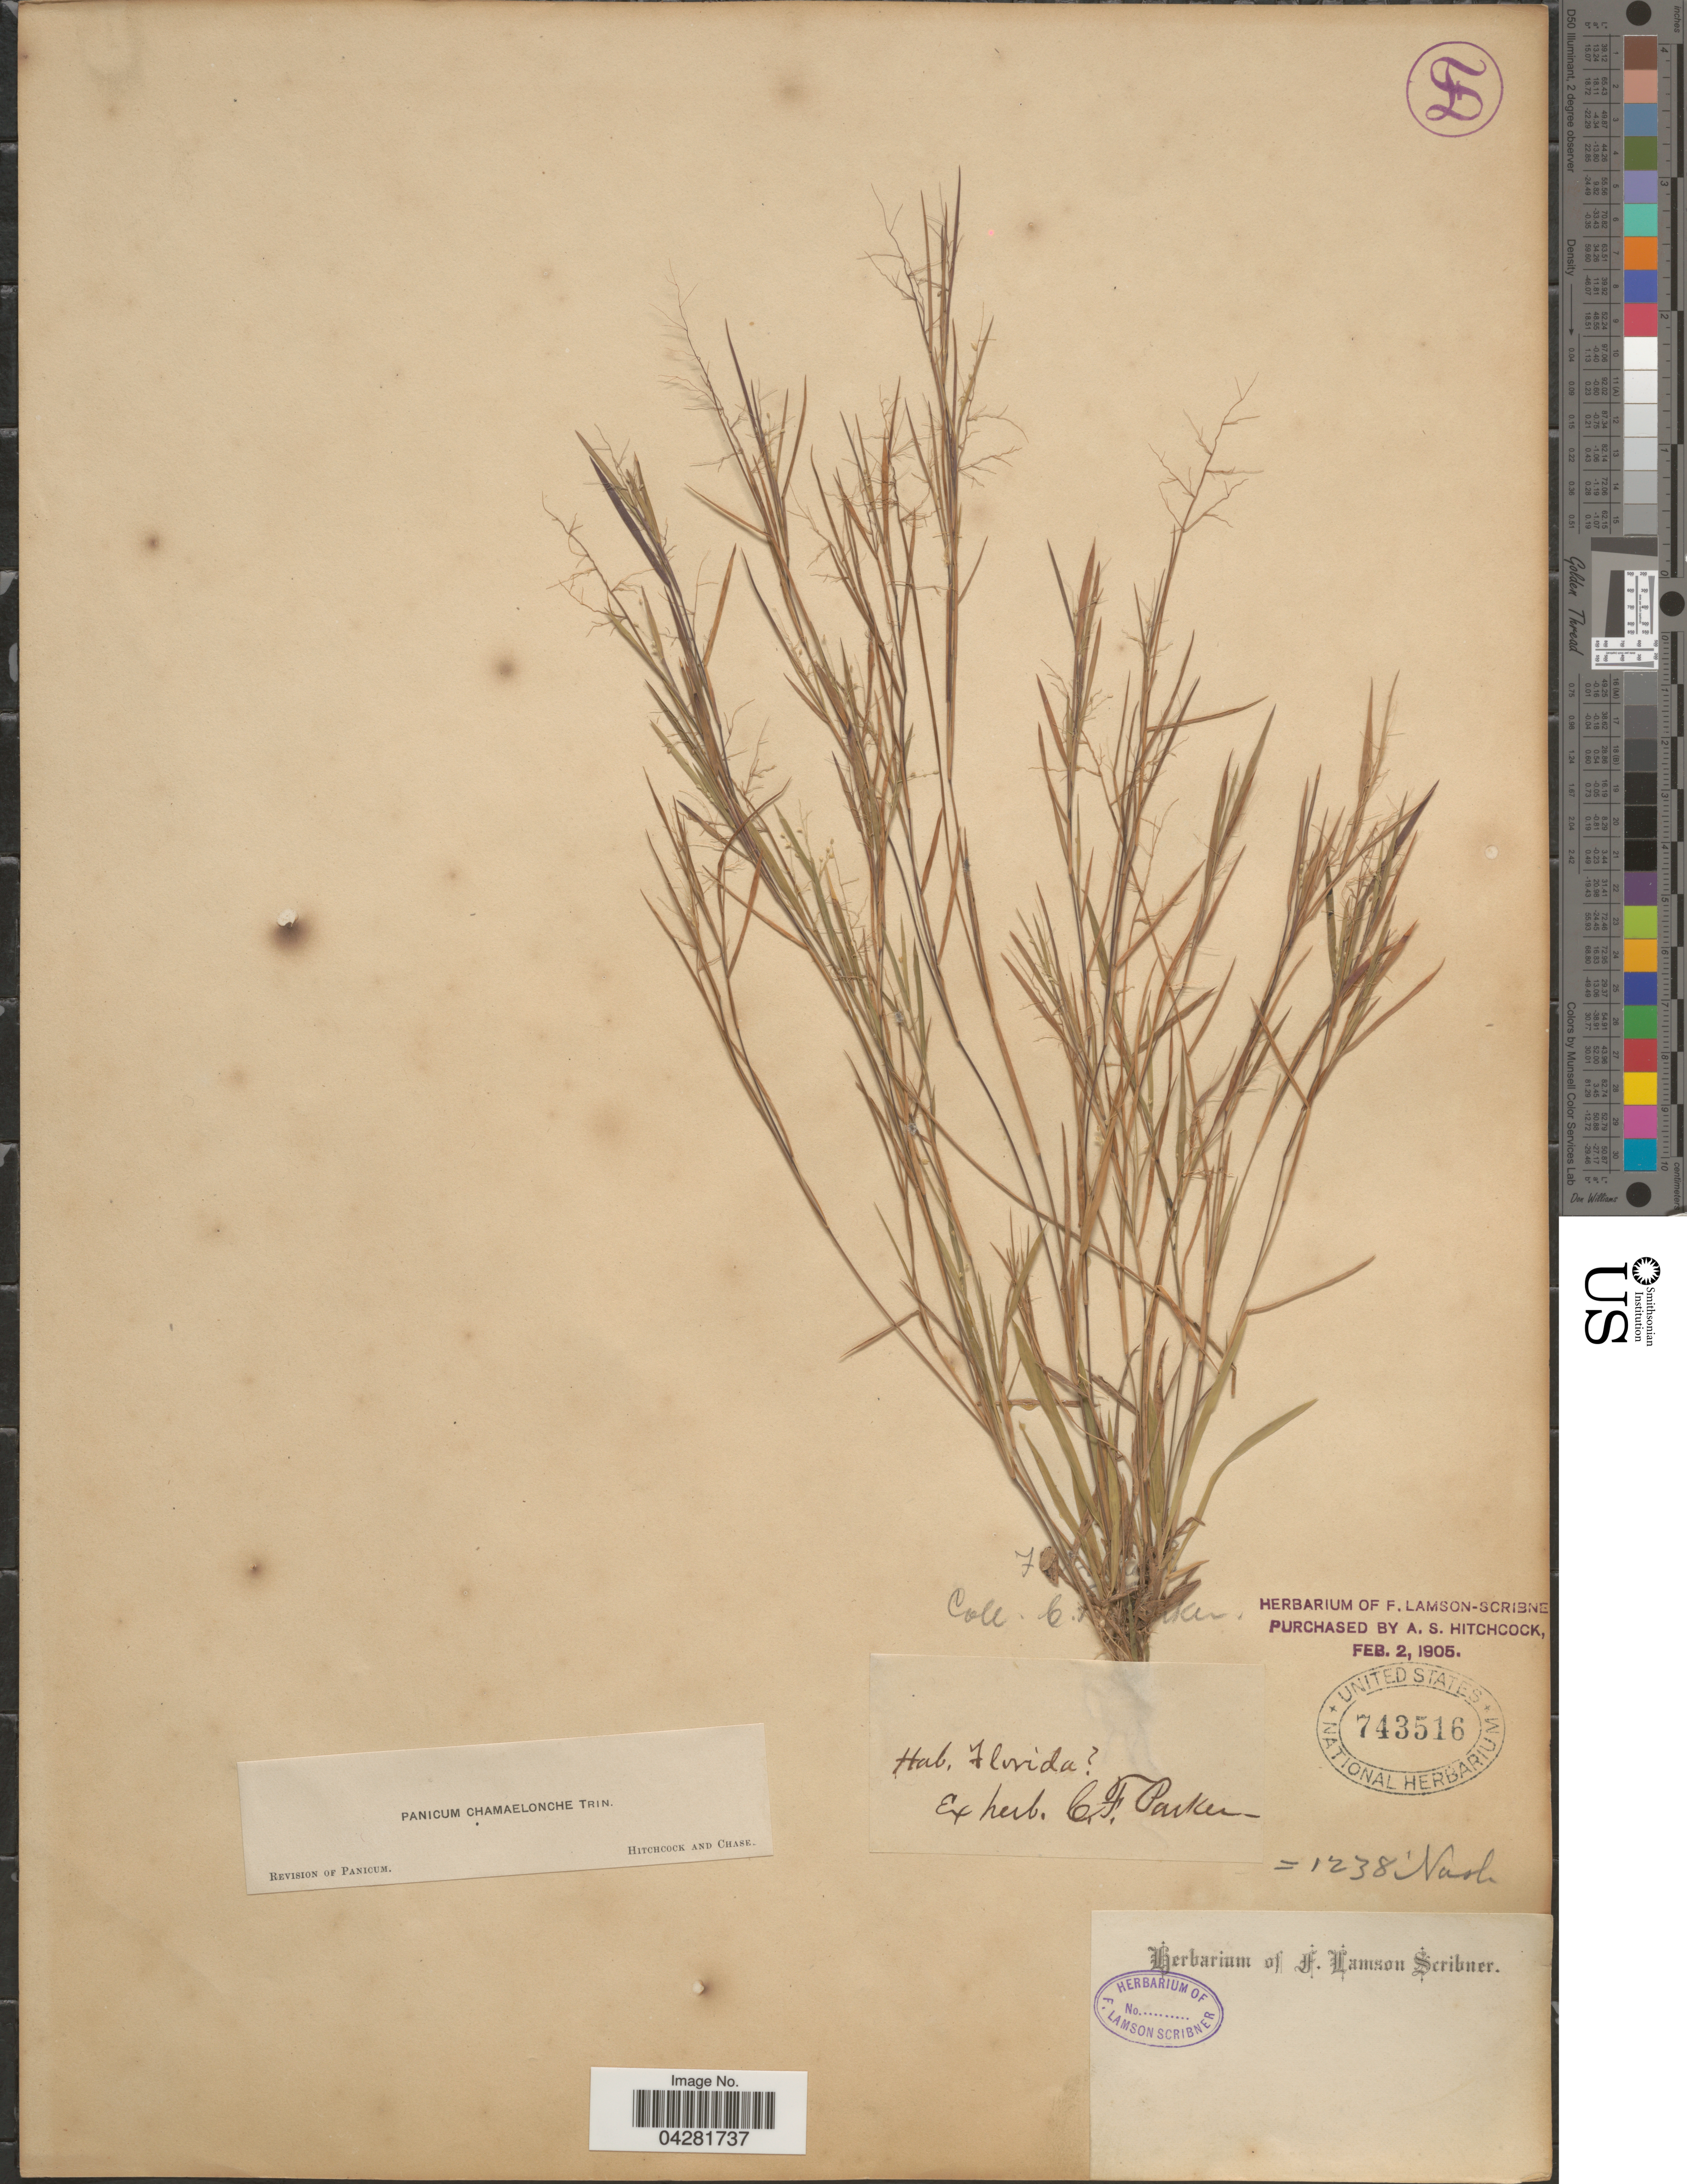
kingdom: Plantae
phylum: Tracheophyta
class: Liliopsida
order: Poales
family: Poaceae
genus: Dichanthelium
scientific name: Dichanthelium ensifolium var. ensifolium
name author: (Baldwin ex Elliot) Gould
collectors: Ex herb. C. F. Parker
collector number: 1238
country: United States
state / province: Florida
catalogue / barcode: US 743516